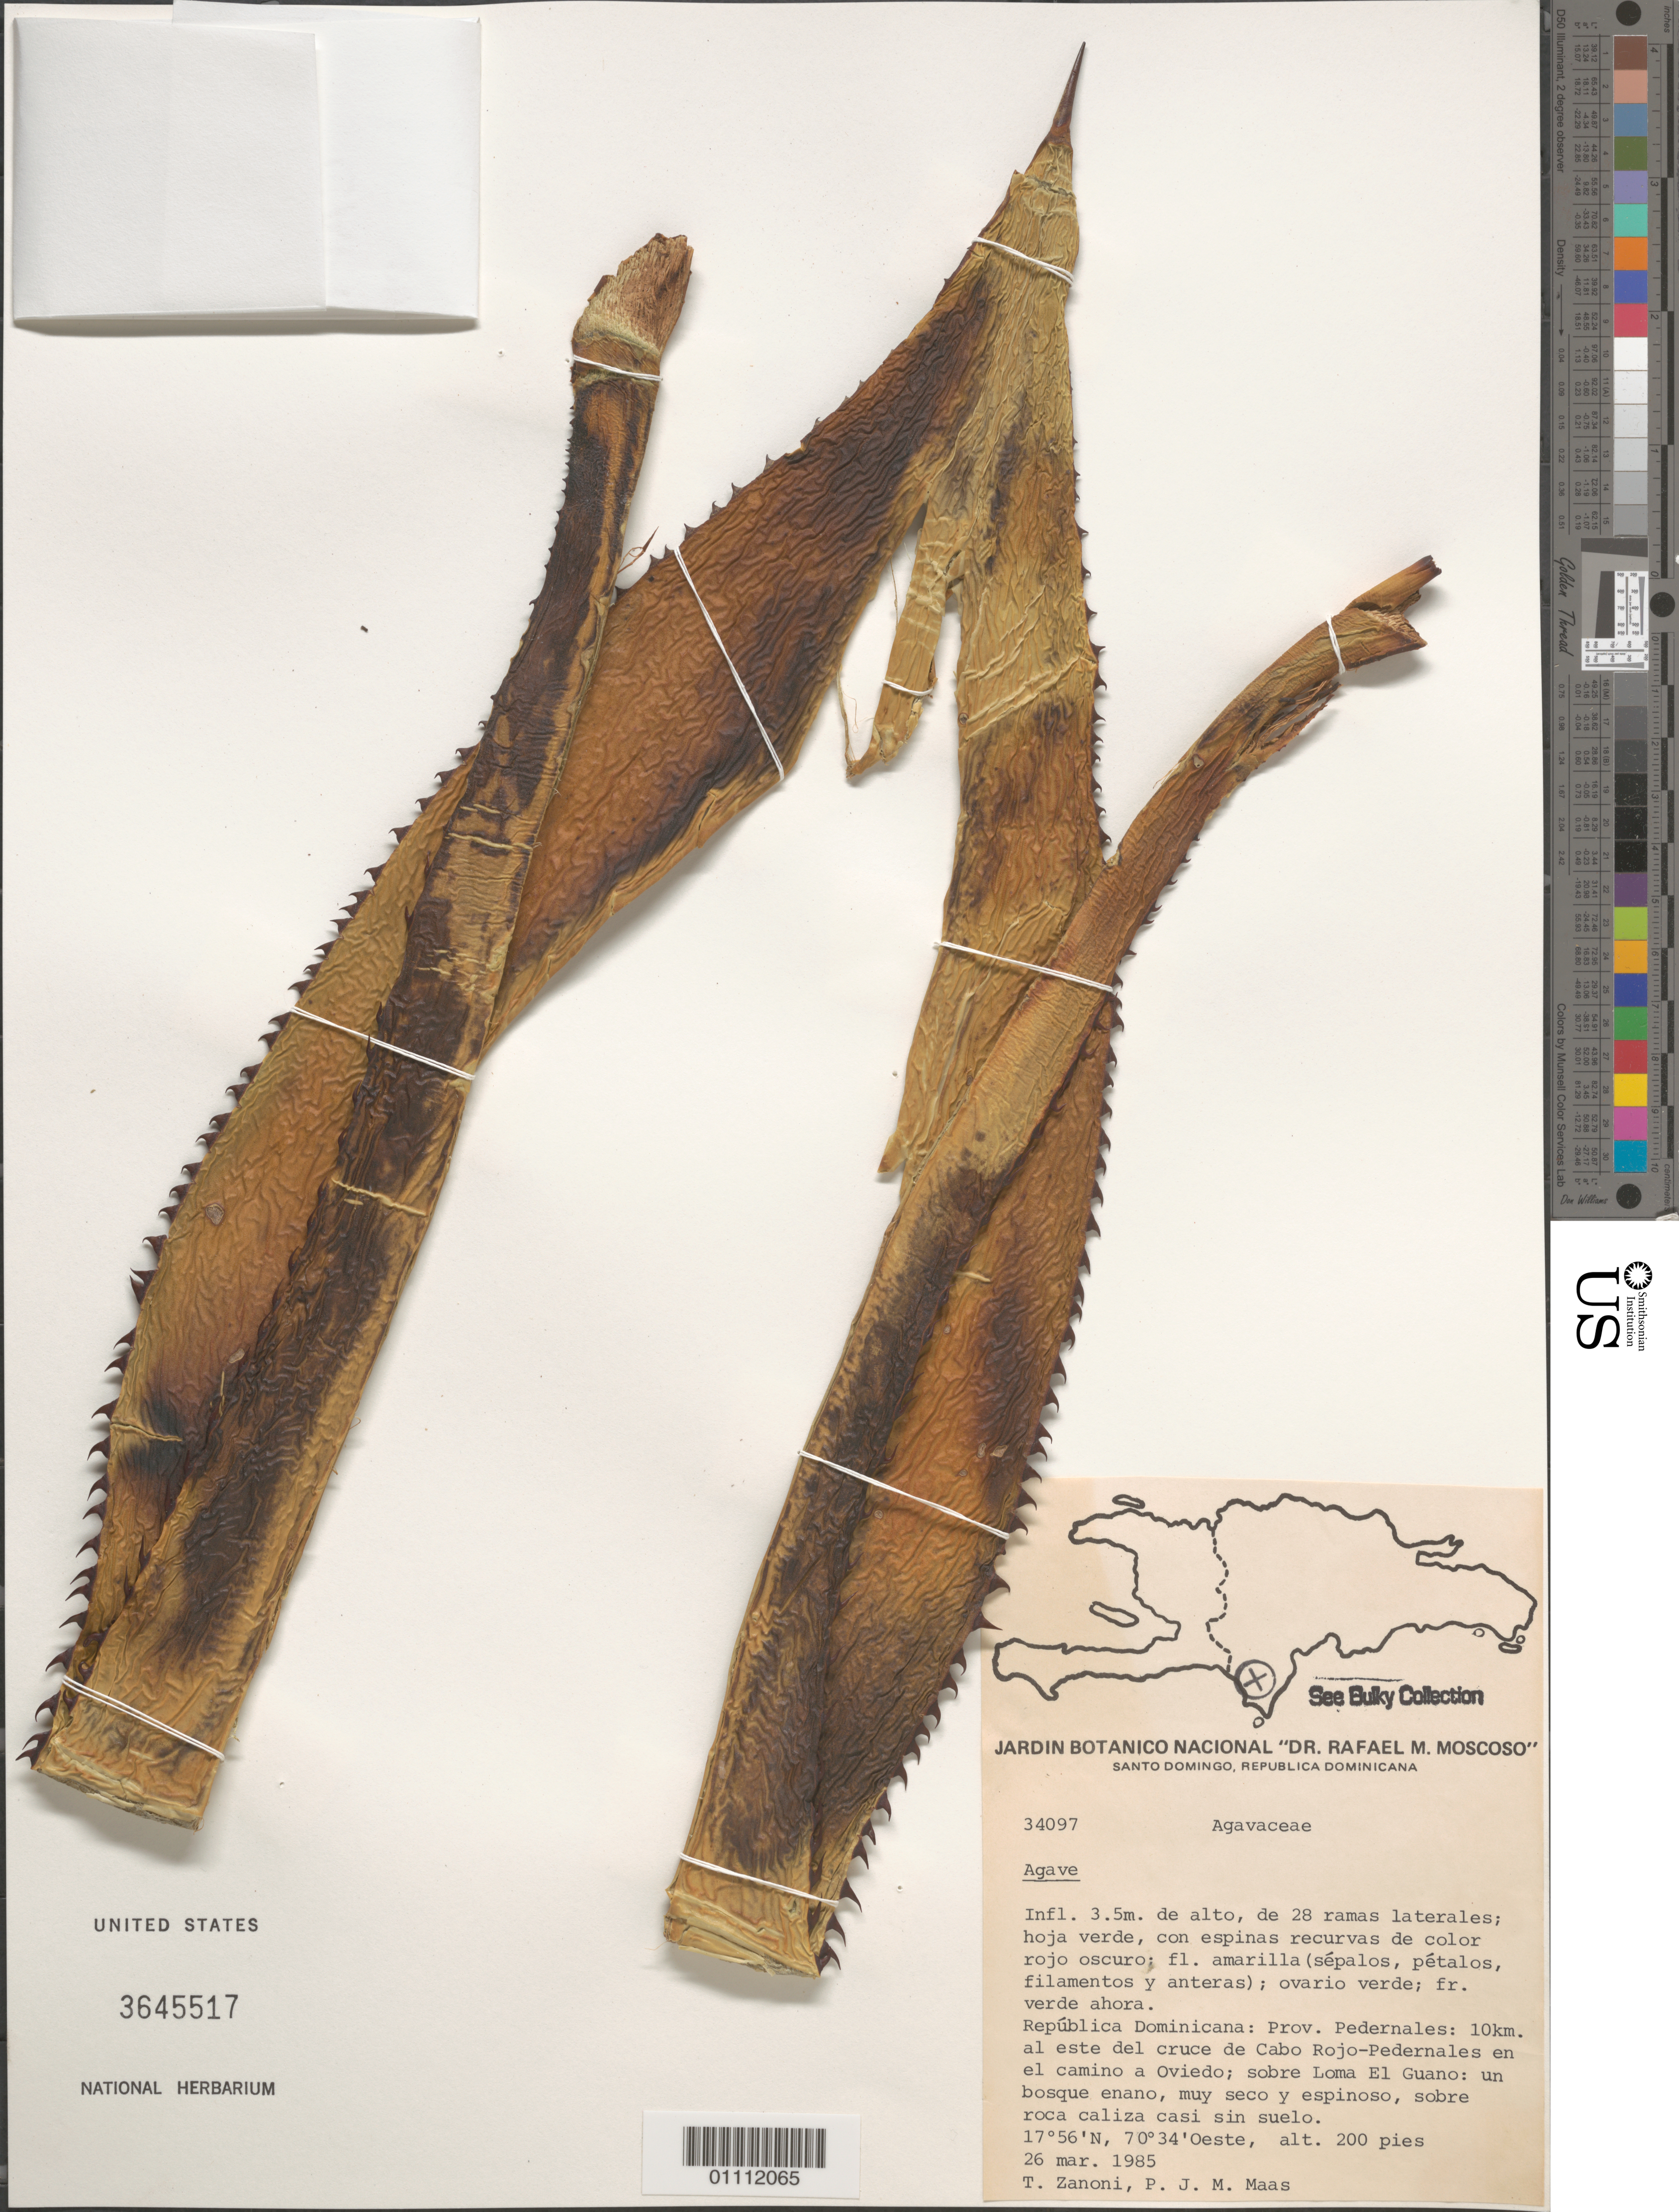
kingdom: Plantae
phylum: Tracheophyta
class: Liliopsida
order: Asparagales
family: Asparagaceae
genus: Agave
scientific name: Agave sp.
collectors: T. A. Zanoni & P. Maas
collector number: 34097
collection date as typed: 26 Mar 1985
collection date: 1985-03-26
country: Dominican Republic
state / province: Pedernales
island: Hispaniola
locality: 10 km al este del cruce de Cabo Rojo-Pedernales en el camino a Oviedo; sobre Loma El Guano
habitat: Un bosque enano, muy seco y espinoso, sobre roca caliza casi sin suelo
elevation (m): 61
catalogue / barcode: US 3645517